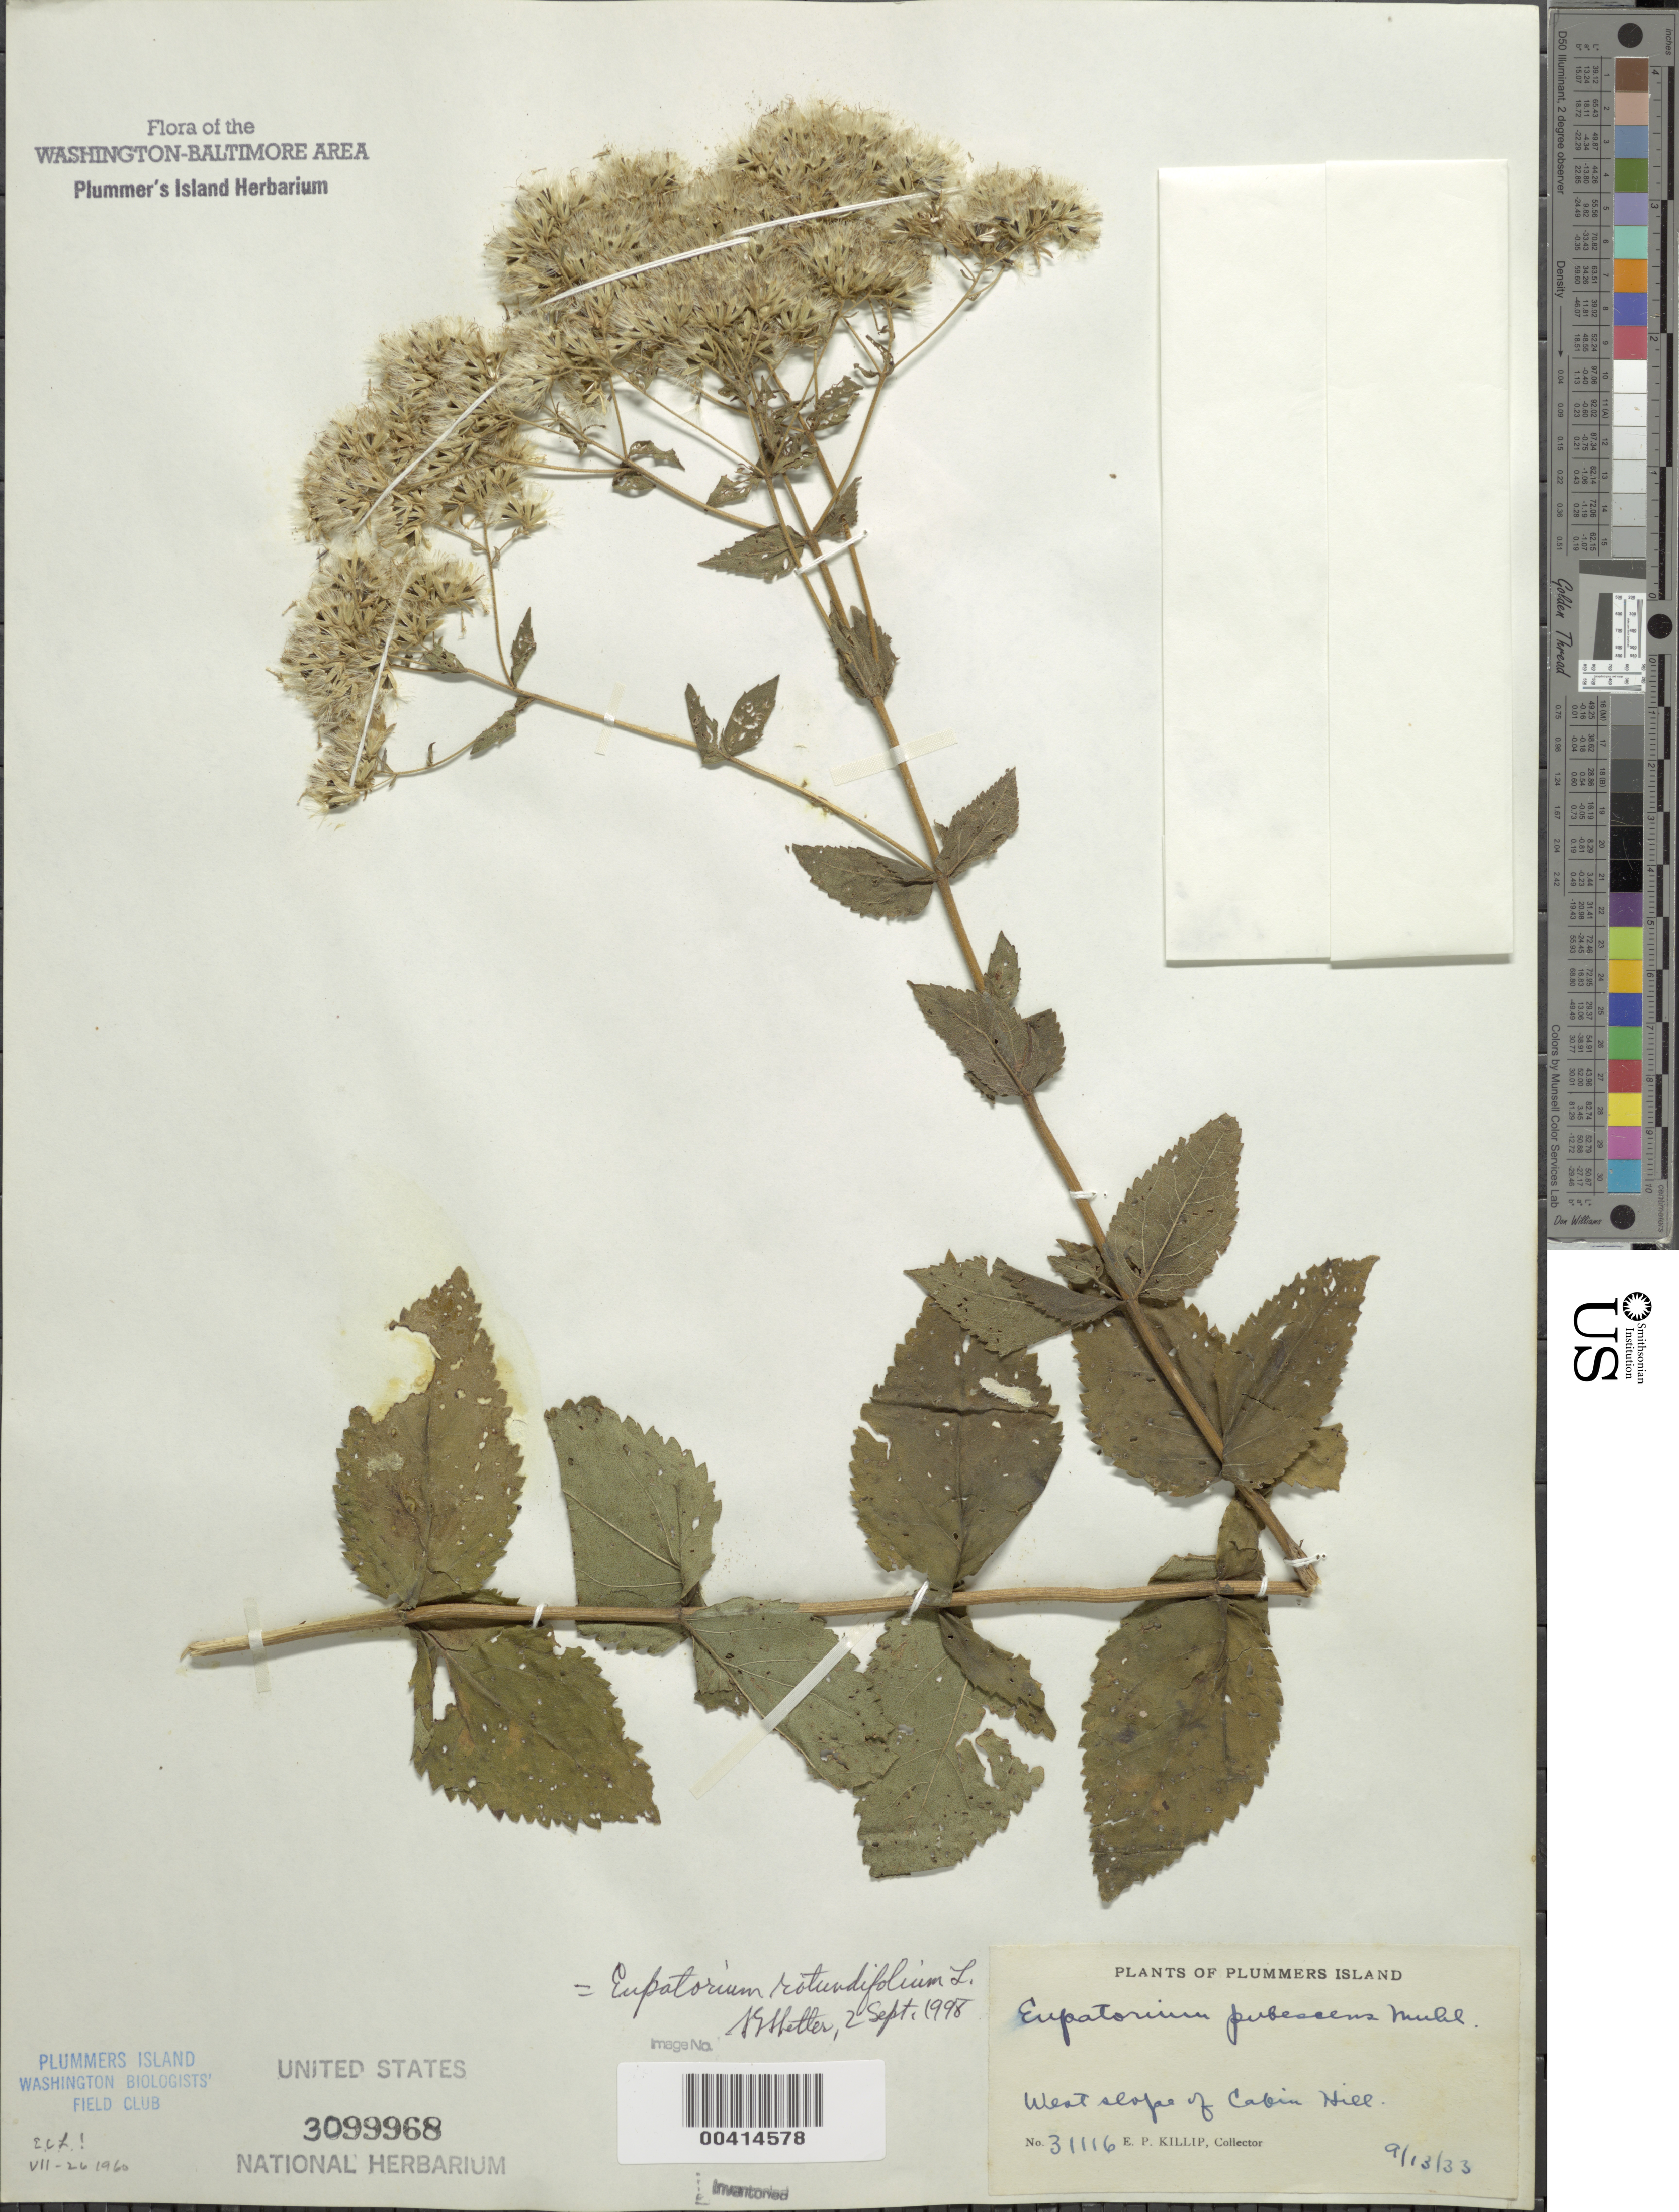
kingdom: Plantae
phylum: Tracheophyta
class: Magnoliopsida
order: Asterales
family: Asteraceae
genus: Eupatorium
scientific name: Eupatorium rotundifolium var. ovatum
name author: (Bigelow) J.D. Montgom. & Fairbrothers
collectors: E. P. Killip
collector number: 31116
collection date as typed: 13 Sep 1933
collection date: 1933-09-13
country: United States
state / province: Maryland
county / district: Montgomery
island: Plummers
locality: Plummer's Island; west slope of Cabin Hill C. & O. Canal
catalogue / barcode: US 3099968